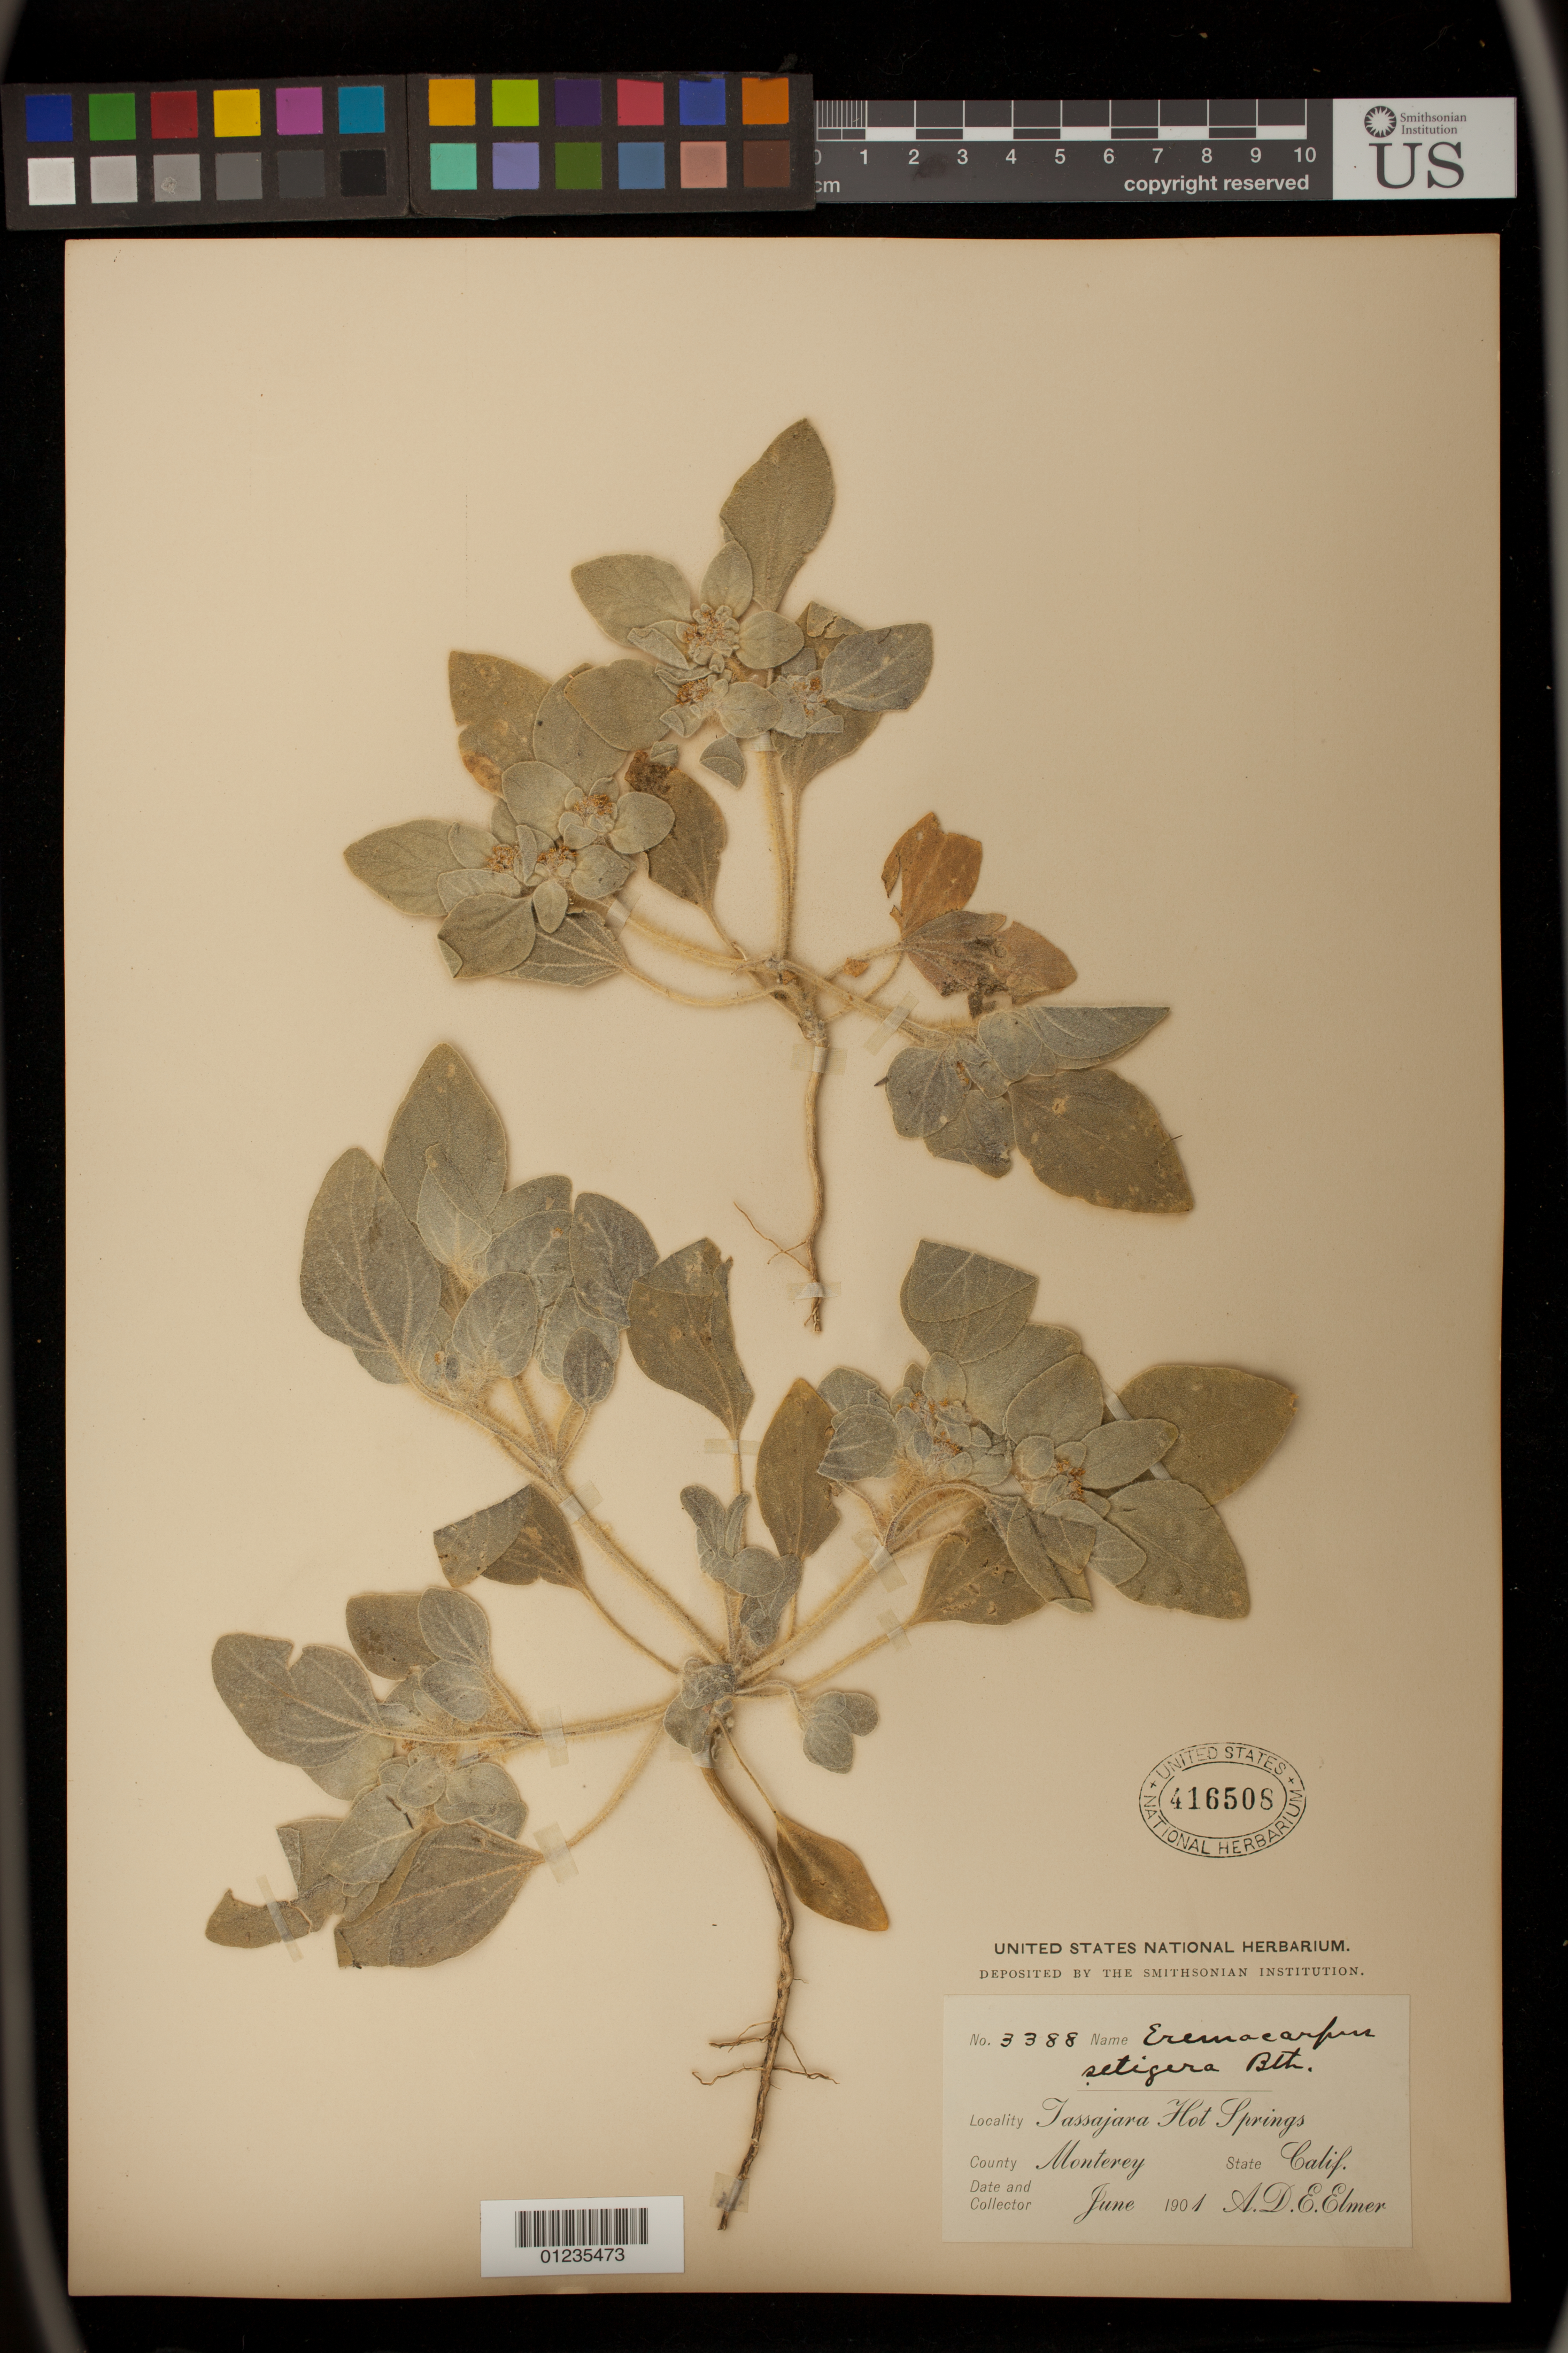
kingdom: Plantae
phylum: Tracheophyta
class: Magnoliopsida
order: Malpighiales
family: Euphorbiaceae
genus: Eremocarpus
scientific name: Eremocarpus setigerus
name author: (Hook.) Benth.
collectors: A. D. E. Elmer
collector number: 3388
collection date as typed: Jun 1901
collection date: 1901-06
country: United States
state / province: California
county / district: Monterey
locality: Tassajara Hot Springs.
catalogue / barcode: US 416508